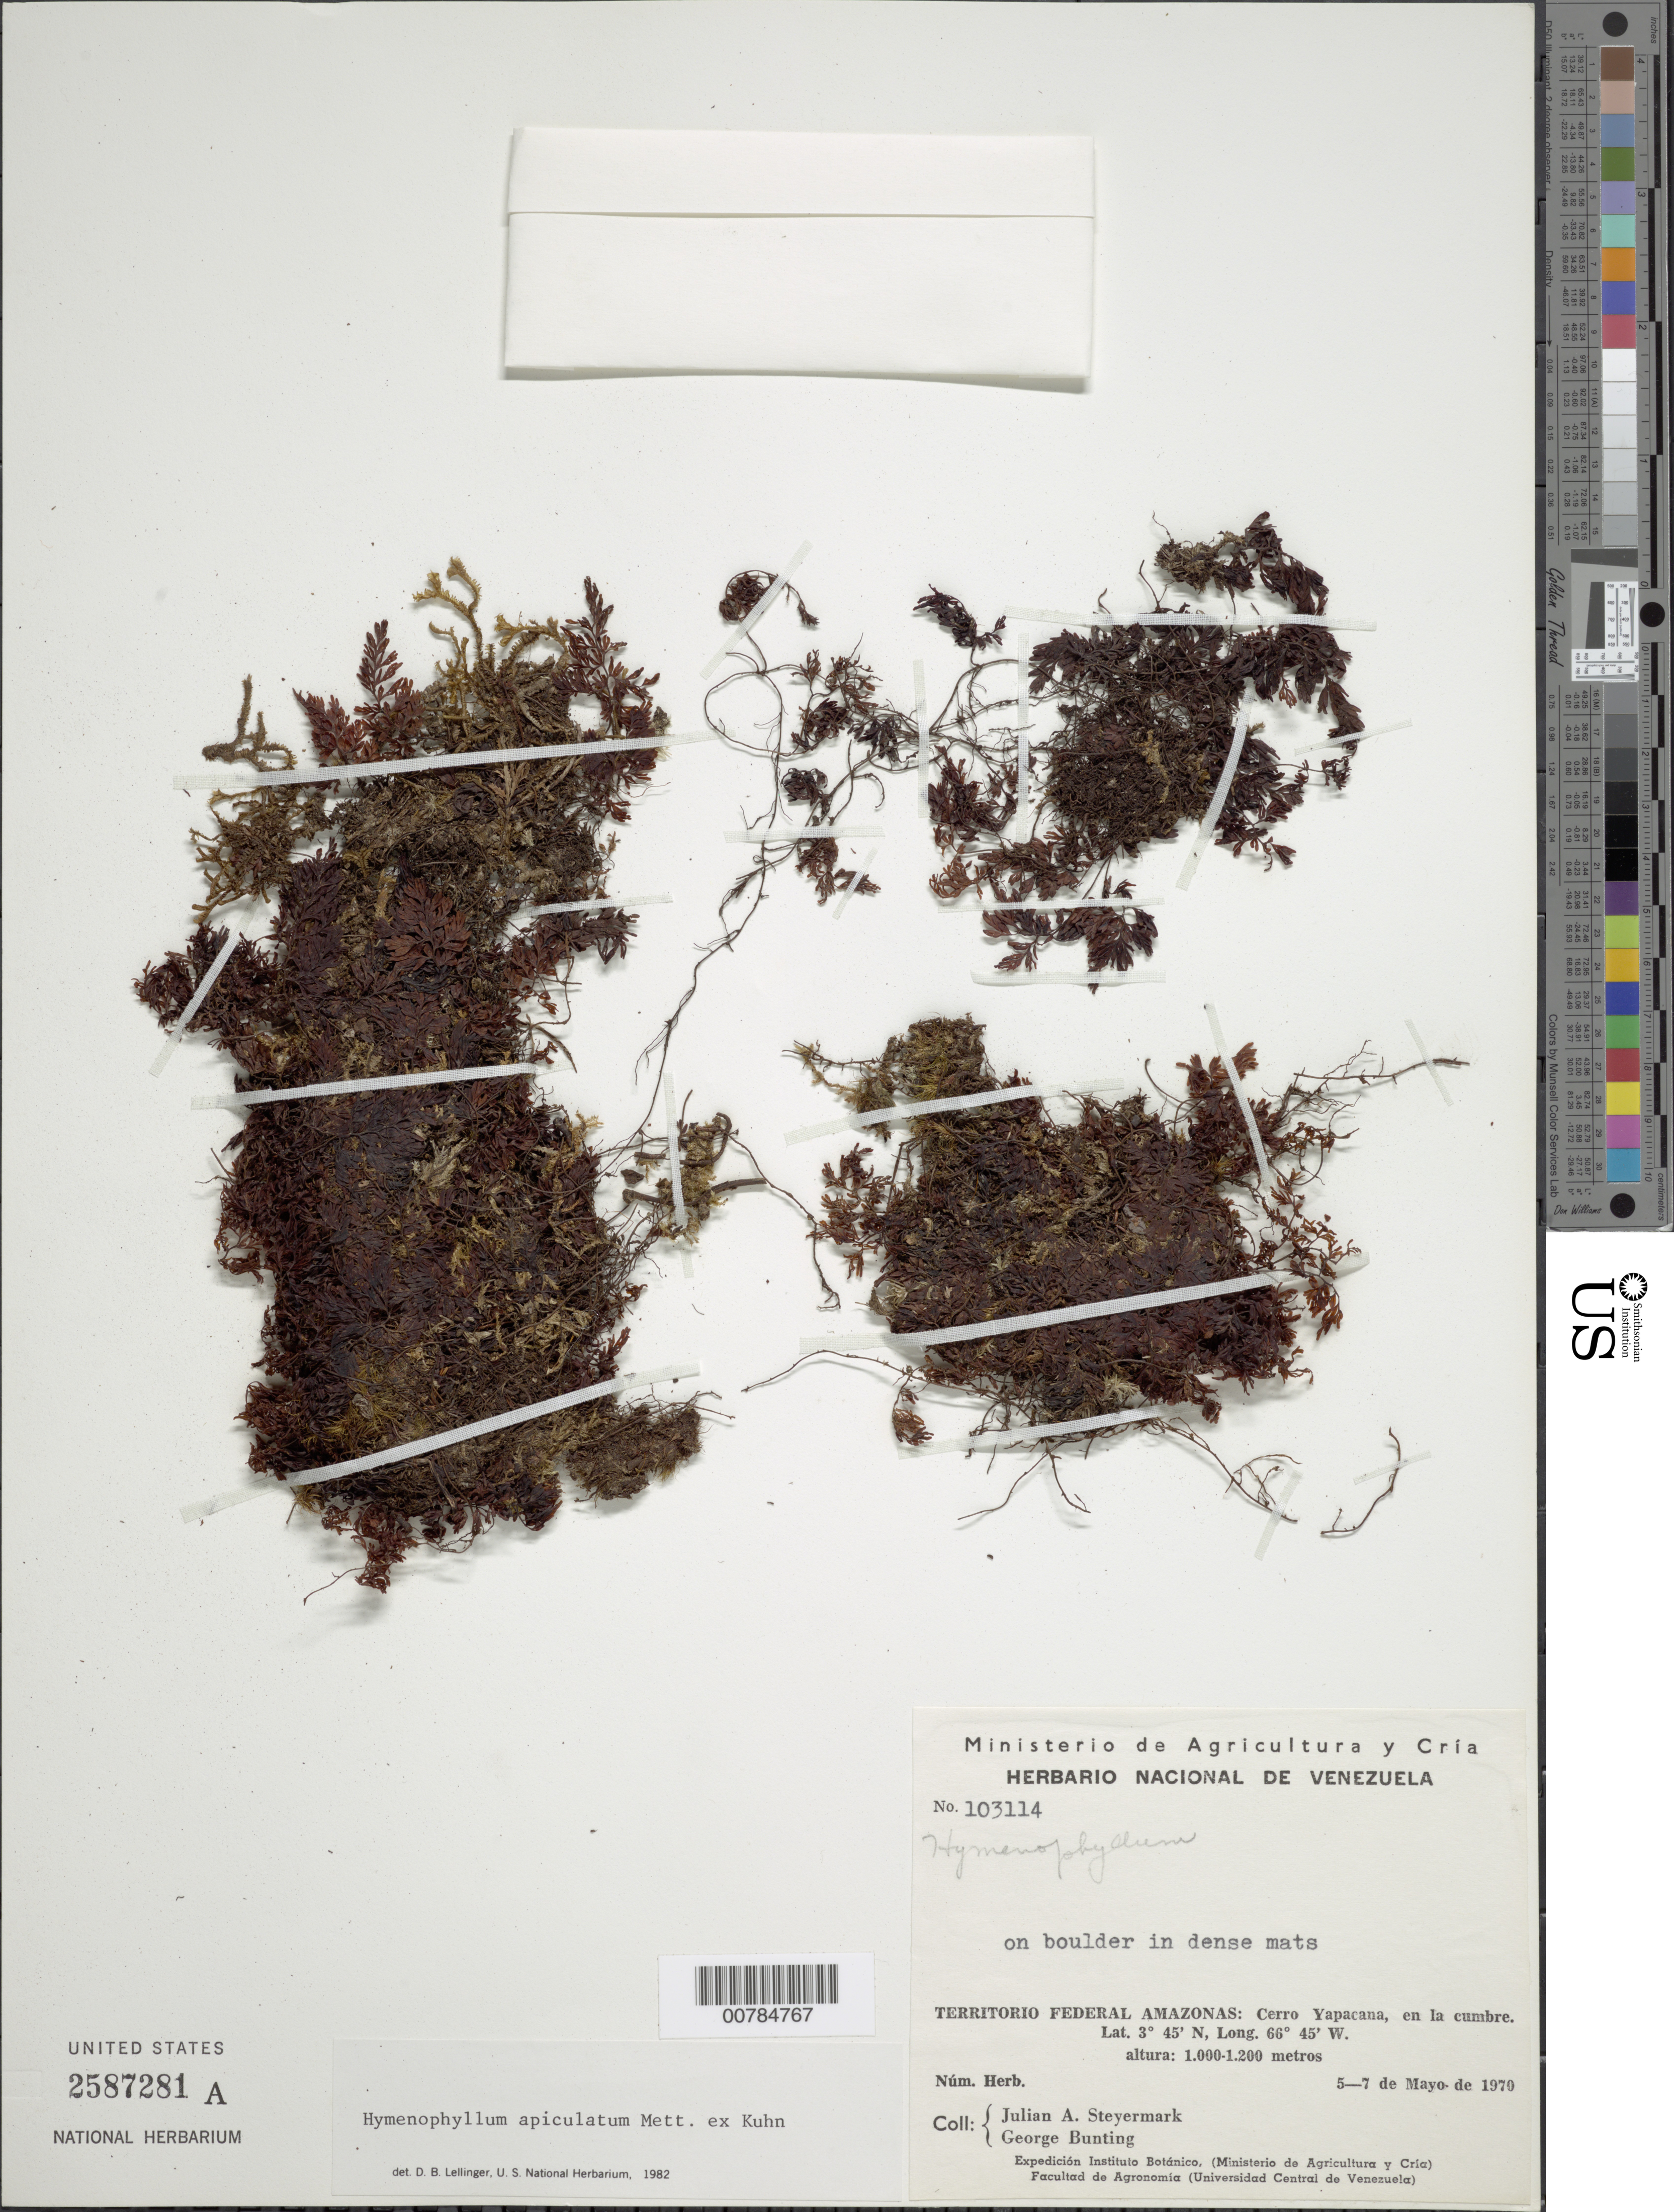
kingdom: Plantae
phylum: Tracheophyta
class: Polypodiopsida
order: Hymenophyllales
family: Hymenophyllaceae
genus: Hymenophyllum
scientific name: Hymenophyllum apiculatum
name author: Mett. ex Kuhn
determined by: Lellinger, David B., (BOT), Smithsonian Institution - National Museum of Natural History (UNITED STATES)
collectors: J. Steyermark & G. S. Bunting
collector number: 103114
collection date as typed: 5-May-70 to 7-May-70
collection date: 1970-05-05/1970-05-07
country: Venezuela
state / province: Amazonas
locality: Cerro Yapacána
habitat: Summit, on boulder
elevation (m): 1000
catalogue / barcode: US 2587281A